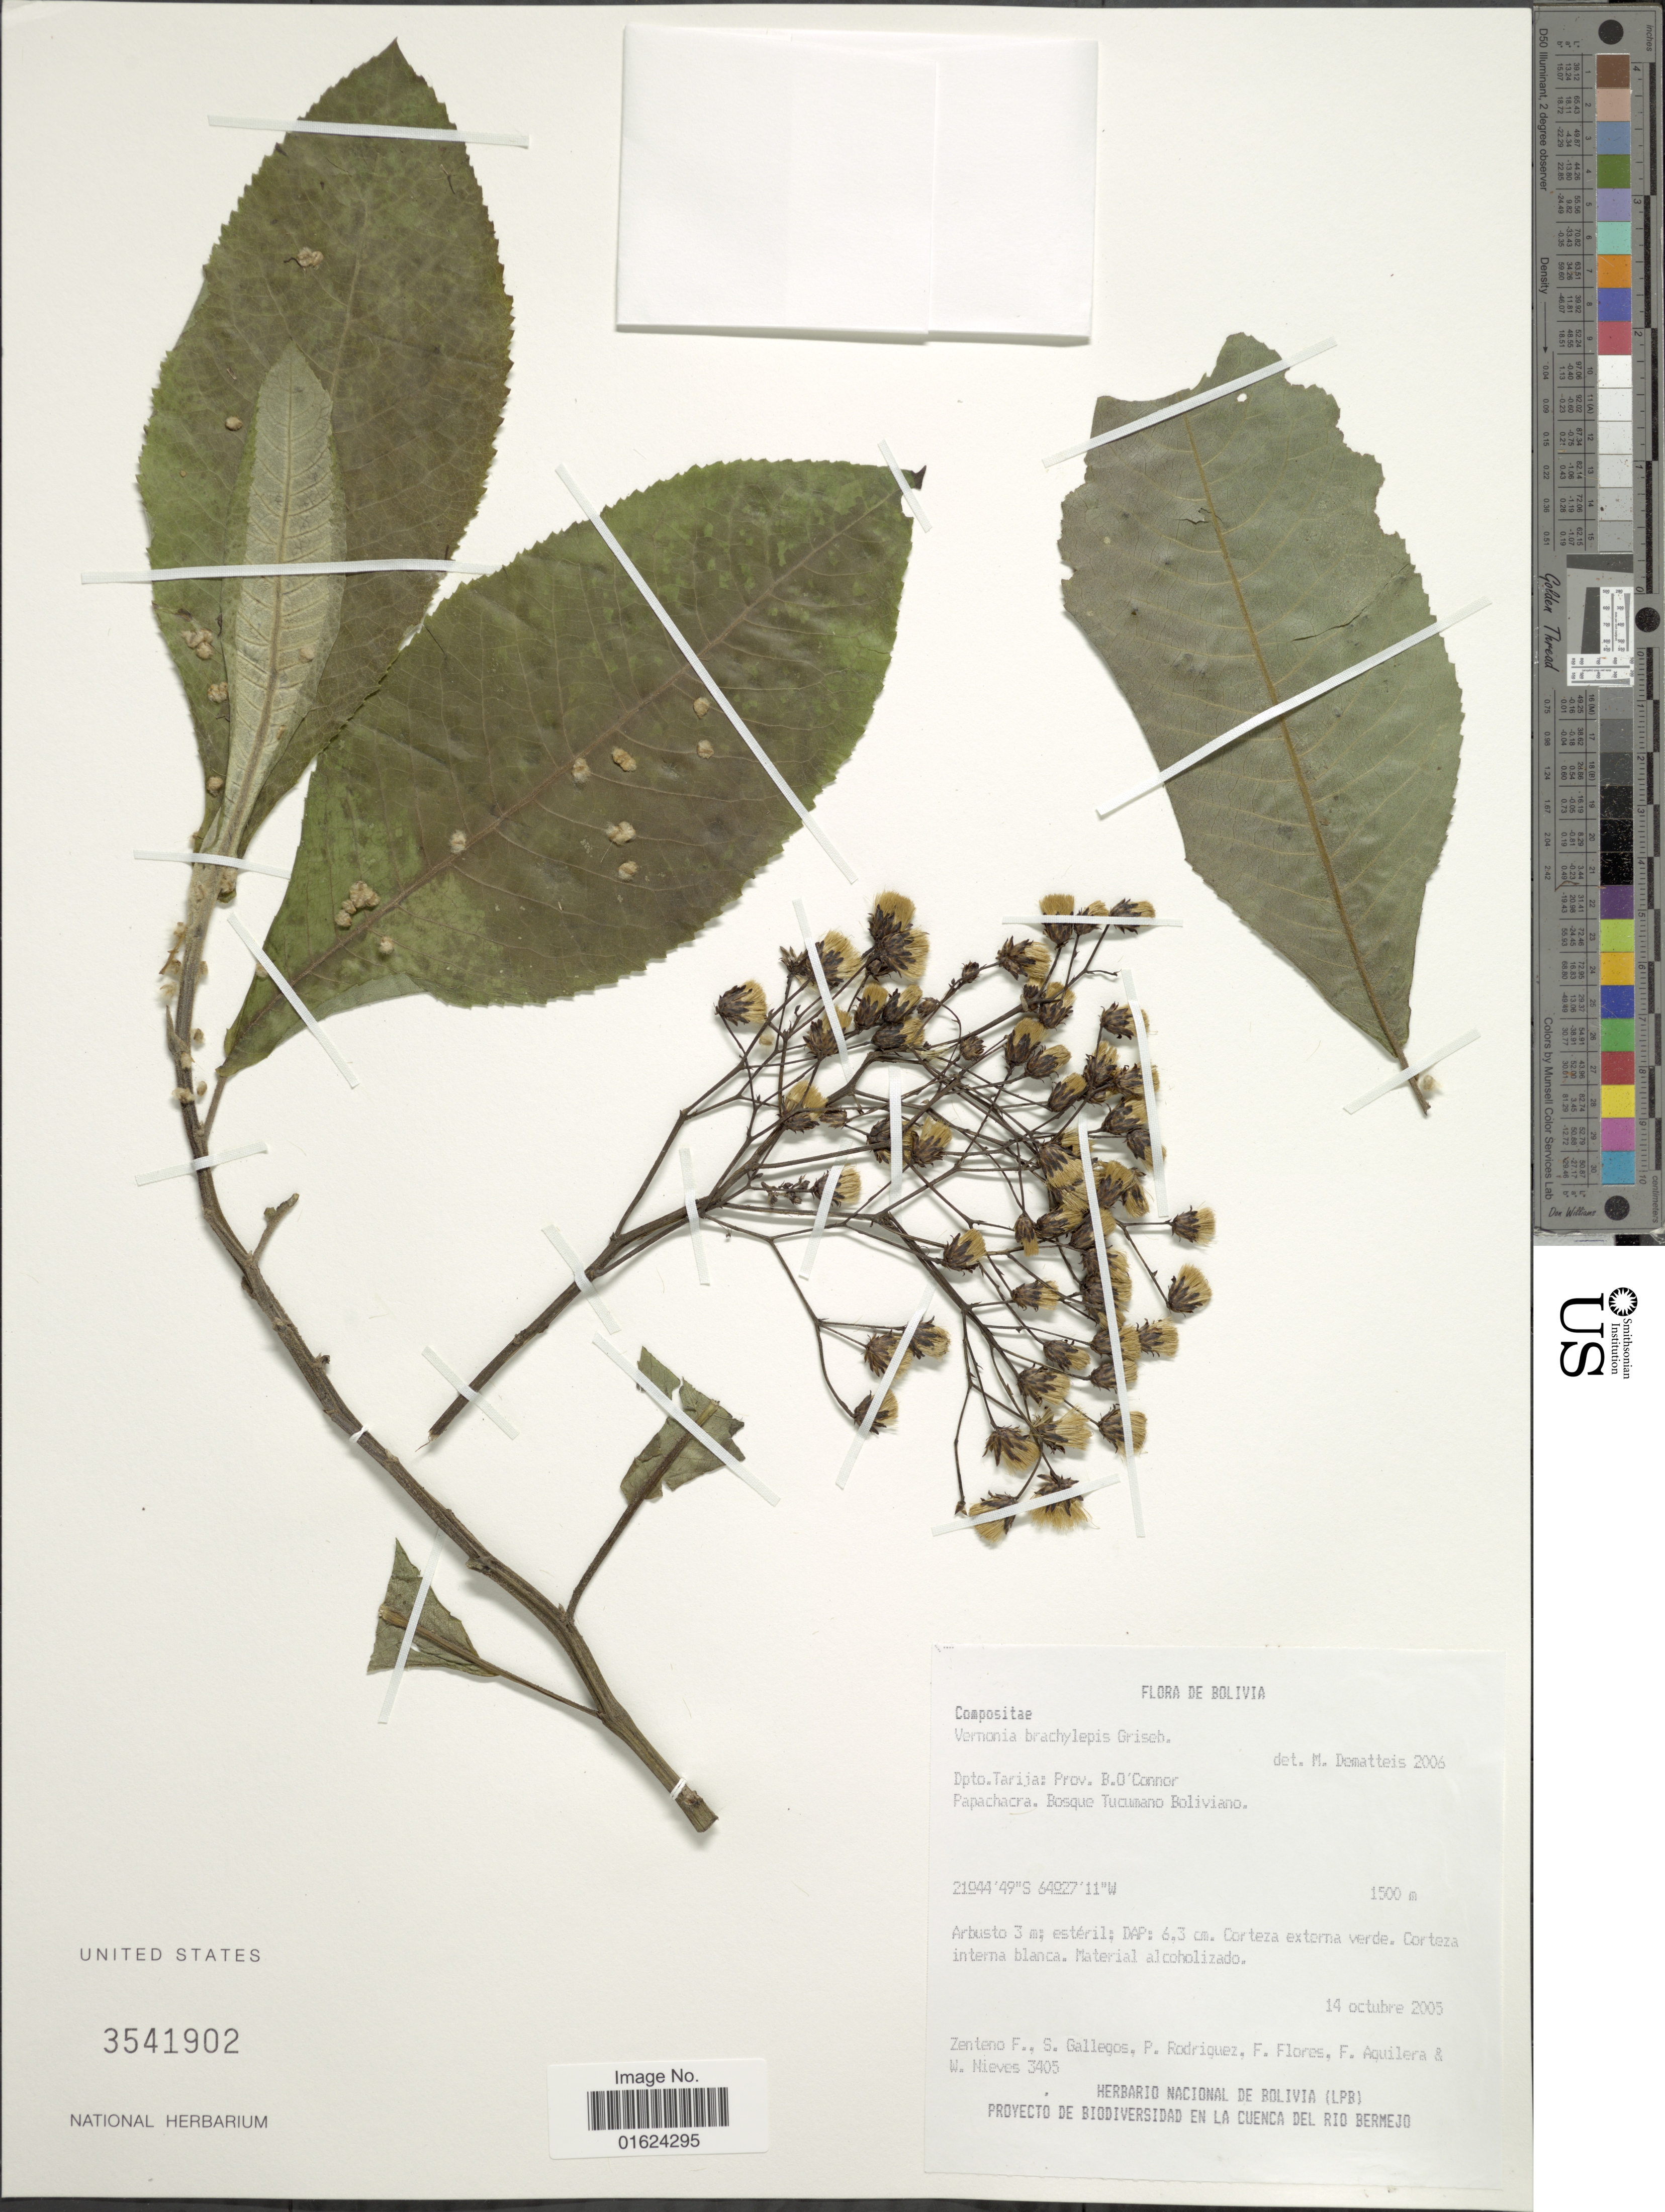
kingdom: Plantae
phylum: Tracheophyta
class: Magnoliopsida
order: Asterales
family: Asteraceae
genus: Vernonia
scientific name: Vernonia sp.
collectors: F. Zenteno, S. Gallegos, P. Rodríguez, F. Flores & et al.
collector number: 3405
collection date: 2005-10-14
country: Bolivia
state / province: Tarija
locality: Bolivia. Dpto. Tarija: Prov. B.O.'Conno. Papachacra.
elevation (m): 1500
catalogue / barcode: US 3541902